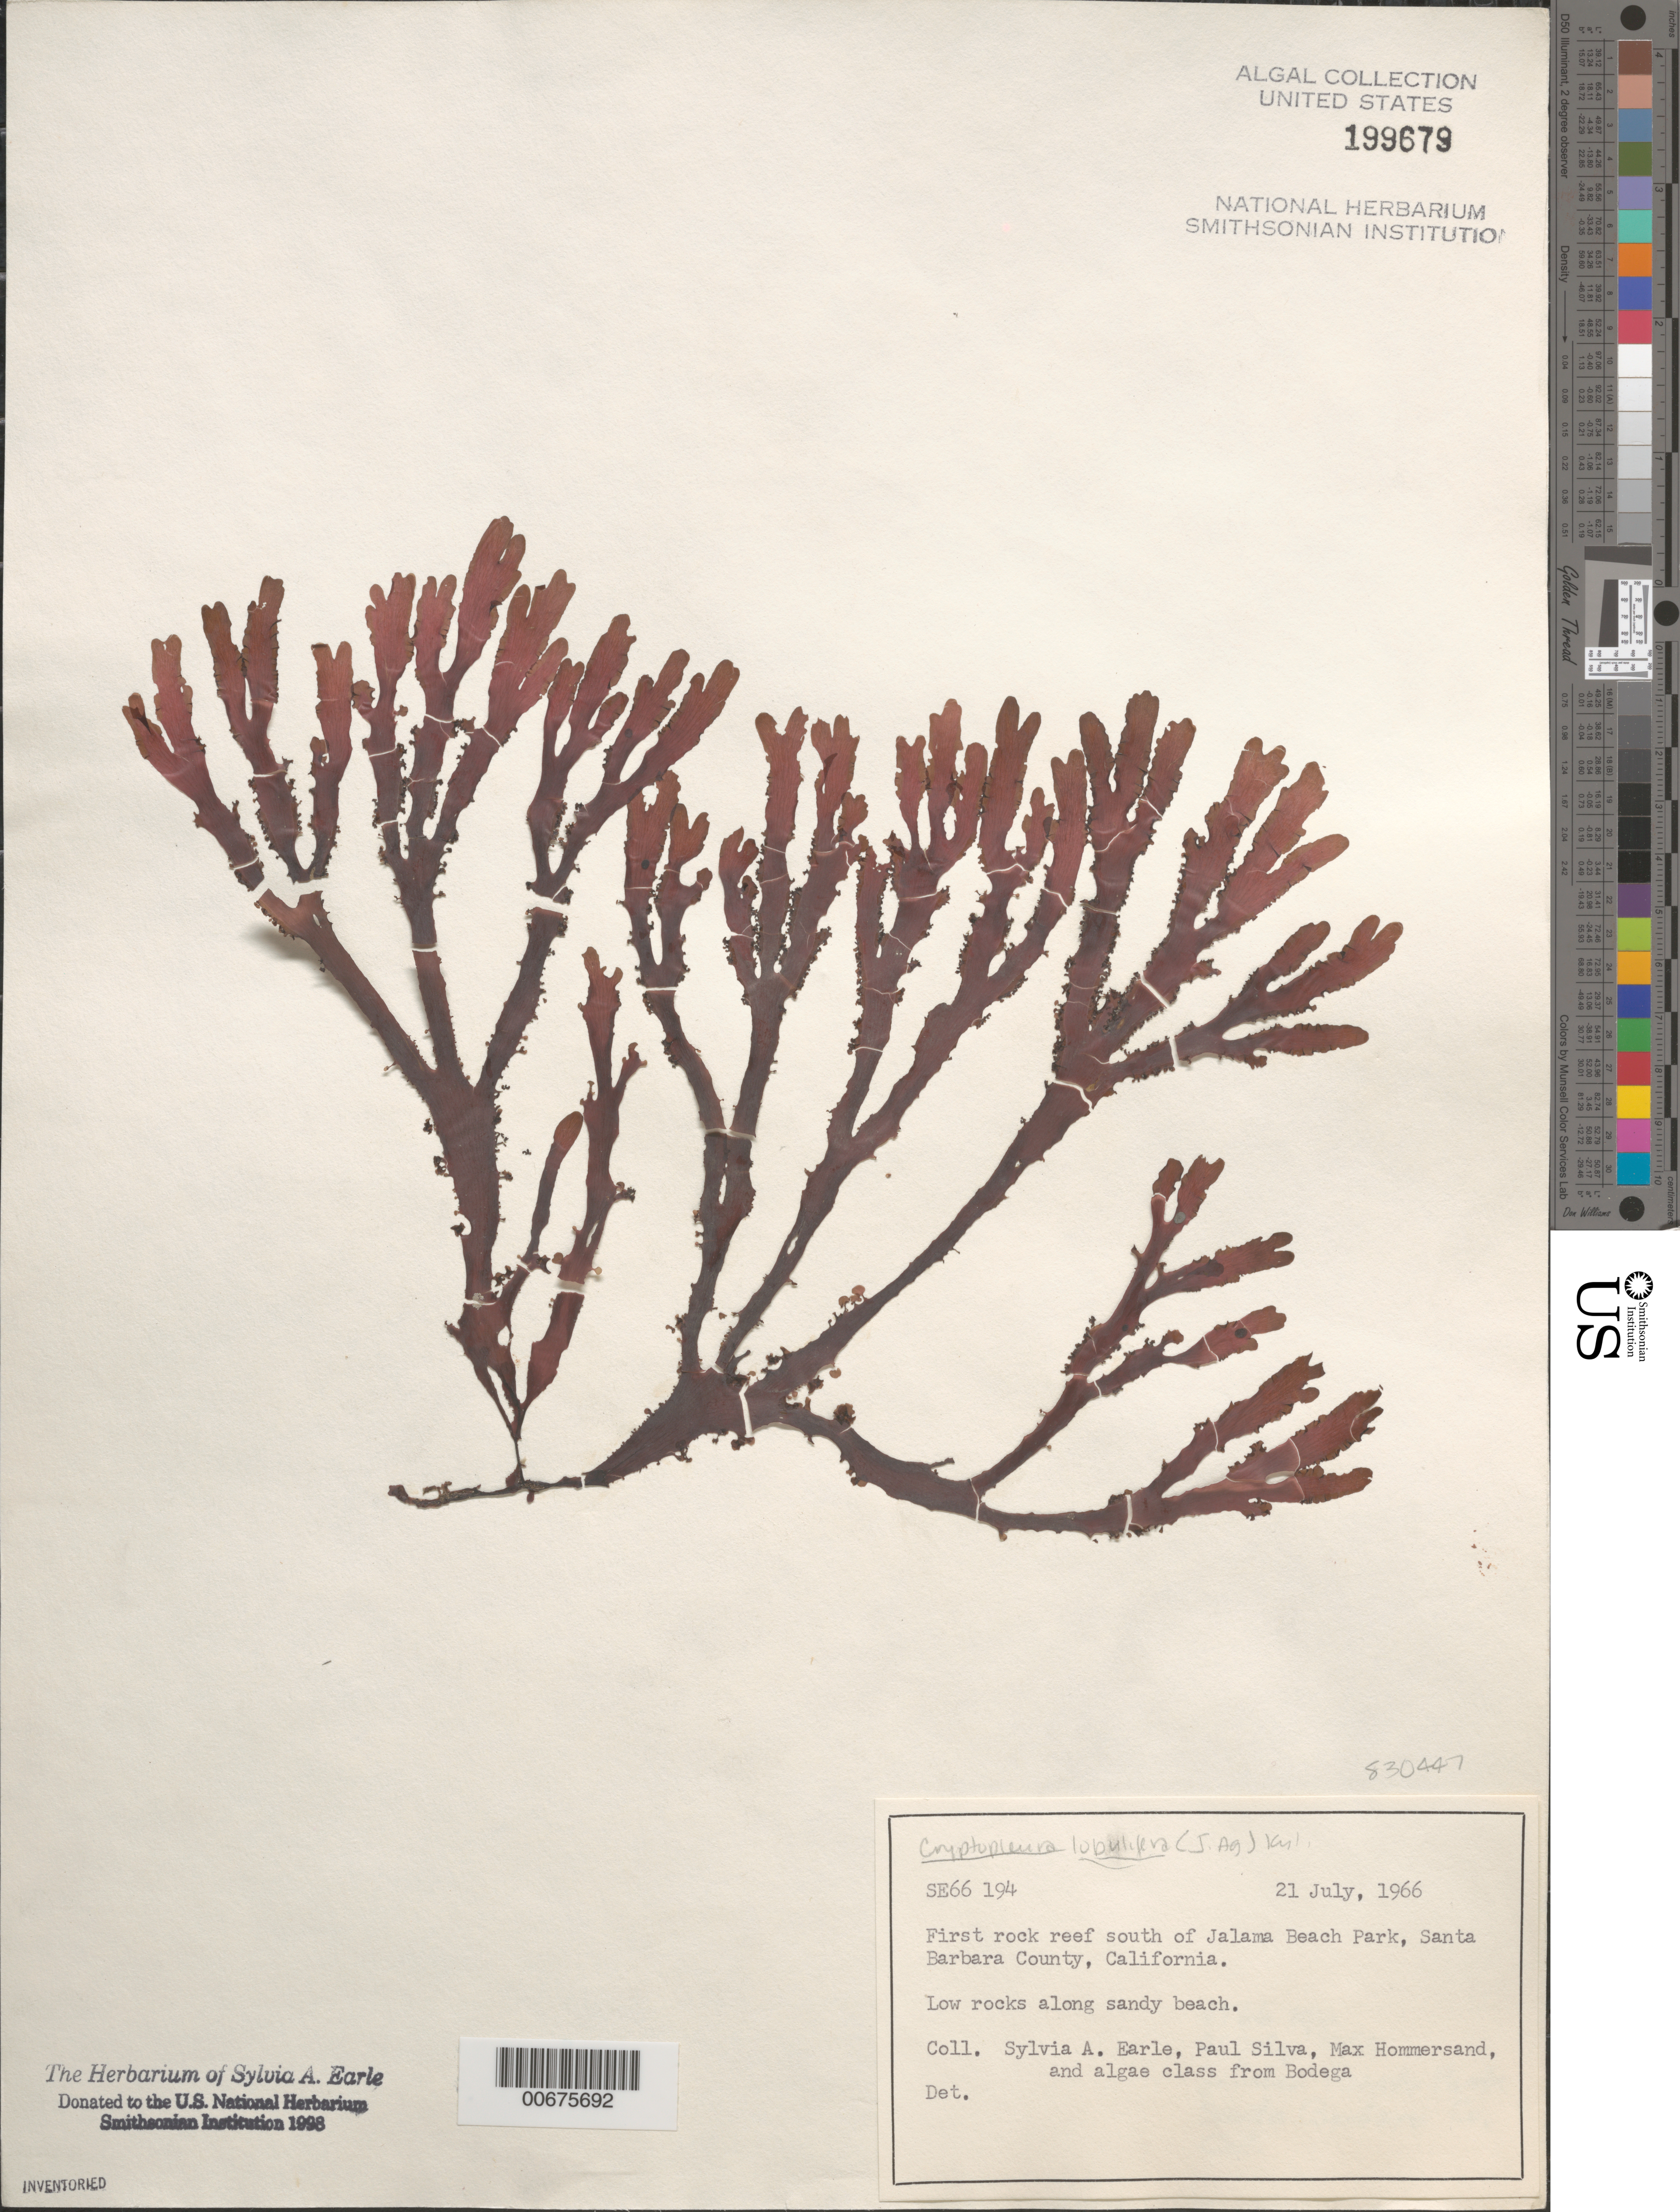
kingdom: Plantae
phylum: Rhodophyta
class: Florideophyceae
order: Ceramiales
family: Delesseriaceae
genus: Cryptopleura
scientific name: Cryptopleura lobulifera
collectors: S. A. Earle, P. C. Silva, M. H. Hommersand & Bodega Algae Class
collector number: Se 66194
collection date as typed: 21 Jul 1966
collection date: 1966-07-21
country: United States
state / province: California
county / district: Santa Barbara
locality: Reef south of Jalama Beach Park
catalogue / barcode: US 199679